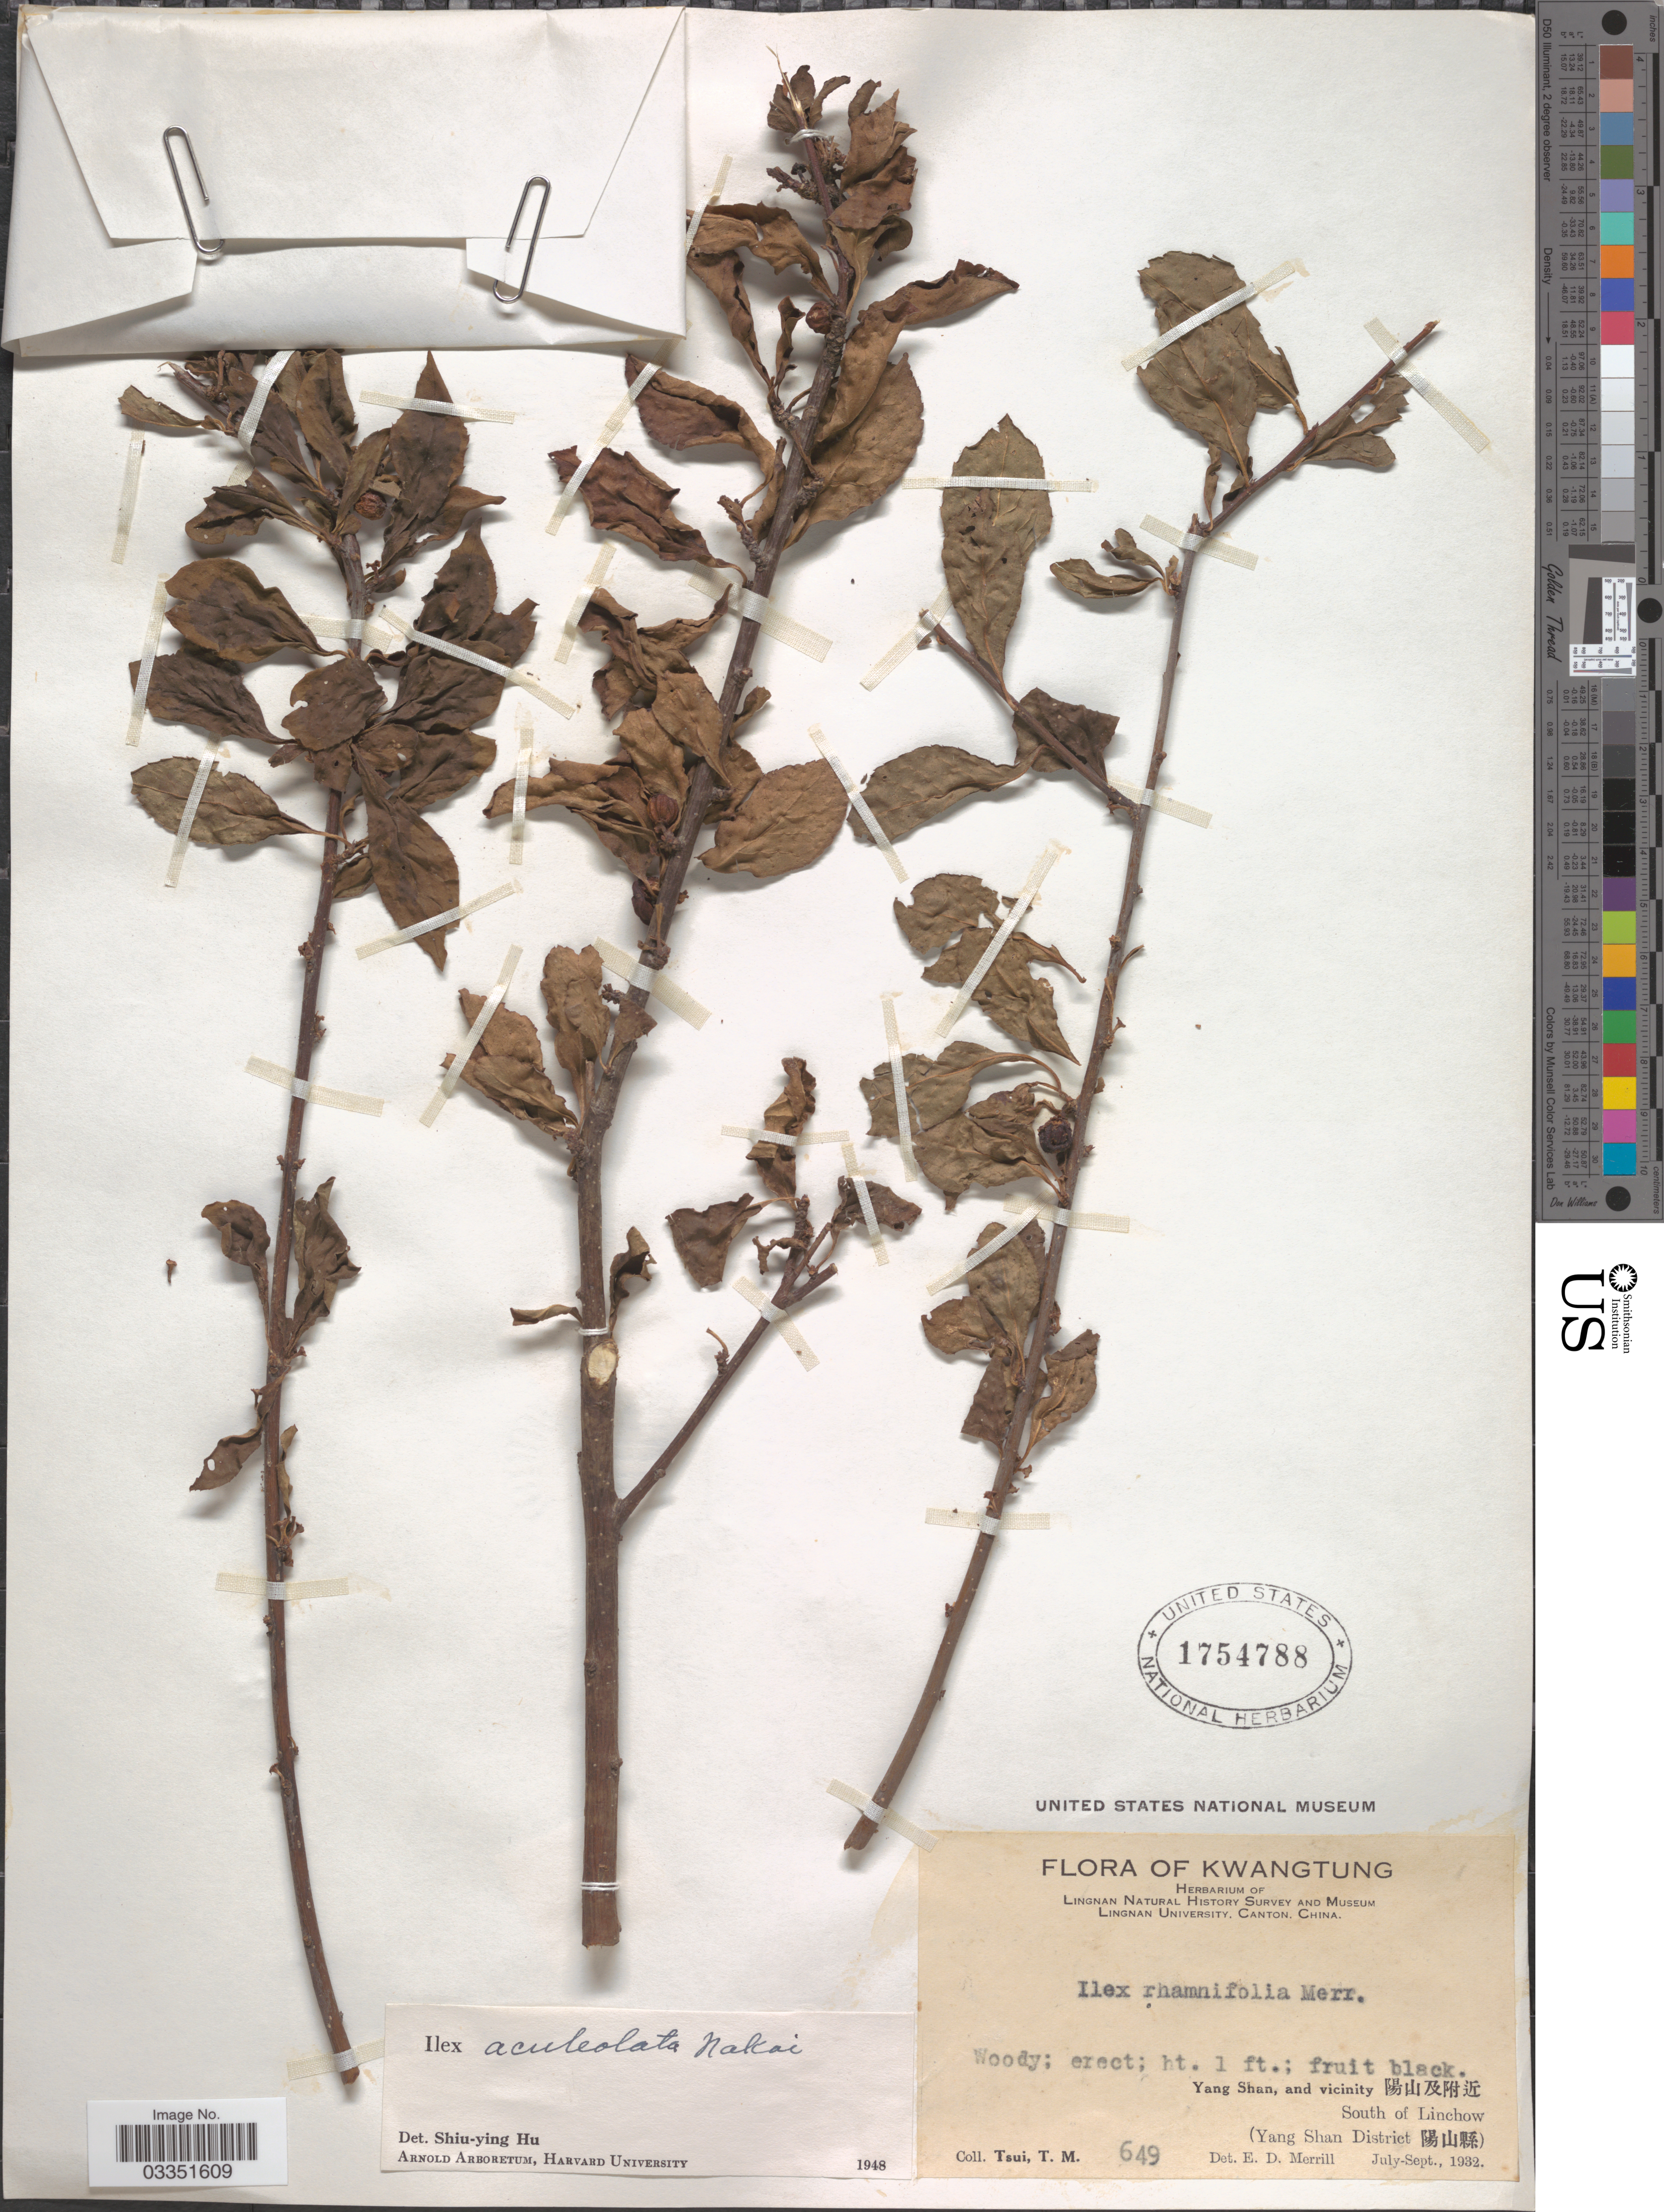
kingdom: Plantae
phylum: Tracheophyta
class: Magnoliopsida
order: Aquifoliales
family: Aquifoliaceae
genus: Ilex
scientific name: Ilex acutidenticulata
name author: Steyerm.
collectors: T. Tsui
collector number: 649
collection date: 1932-07/1932-09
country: China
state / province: Guangdong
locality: Kwangtung. Yang Shan, and vicinity X. South of Linchow (Yang Shan District X).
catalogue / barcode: US 1754788